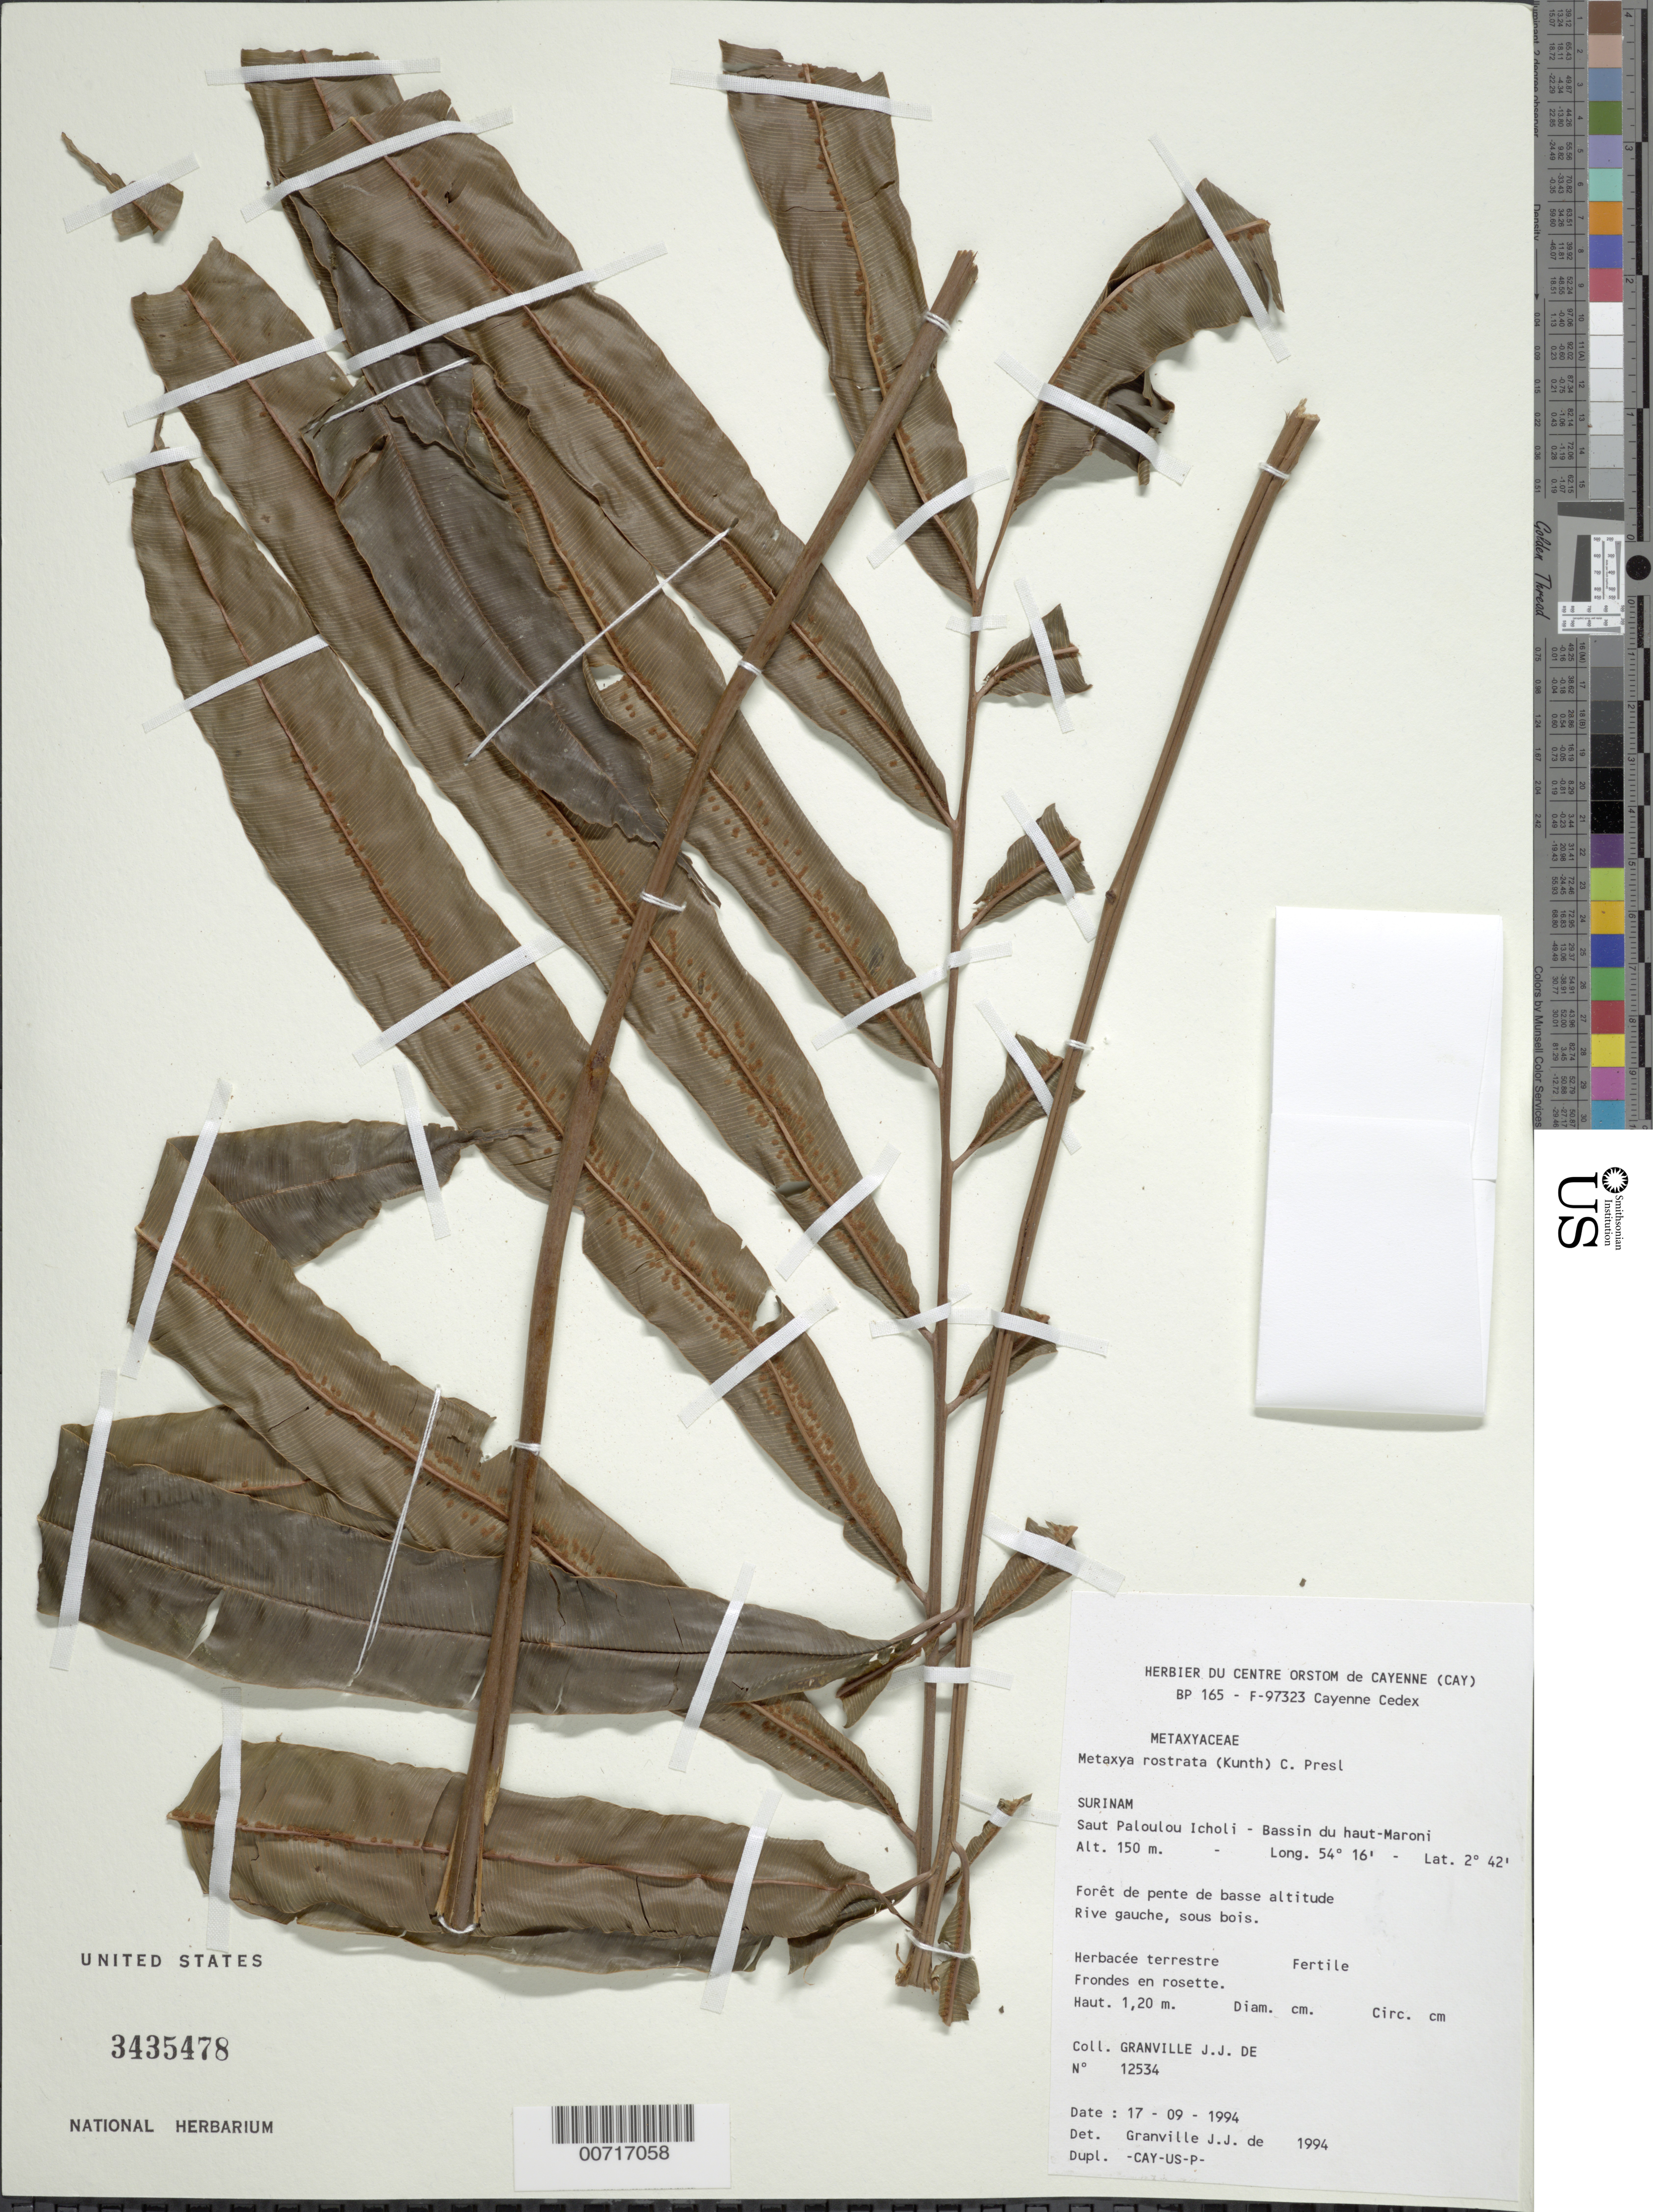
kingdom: Plantae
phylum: Tracheophyta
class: Polypodiopsida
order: Cyatheales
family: Metaxyaceae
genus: Metaxya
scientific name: Metaxya rostrata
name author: (Kunth) C. Presl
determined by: Granville, J. J. de, (CAY), Institut de Recherche pour le Developpement (IRD) (FRENCH GUIANA)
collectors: J.-J. de Granville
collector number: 12534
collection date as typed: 17-Sep-94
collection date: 1994-09-17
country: Suriname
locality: Saut Paloulou Icholi, Bassin du haut-Maroni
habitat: Low slope forest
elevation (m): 150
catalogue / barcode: US 3435478